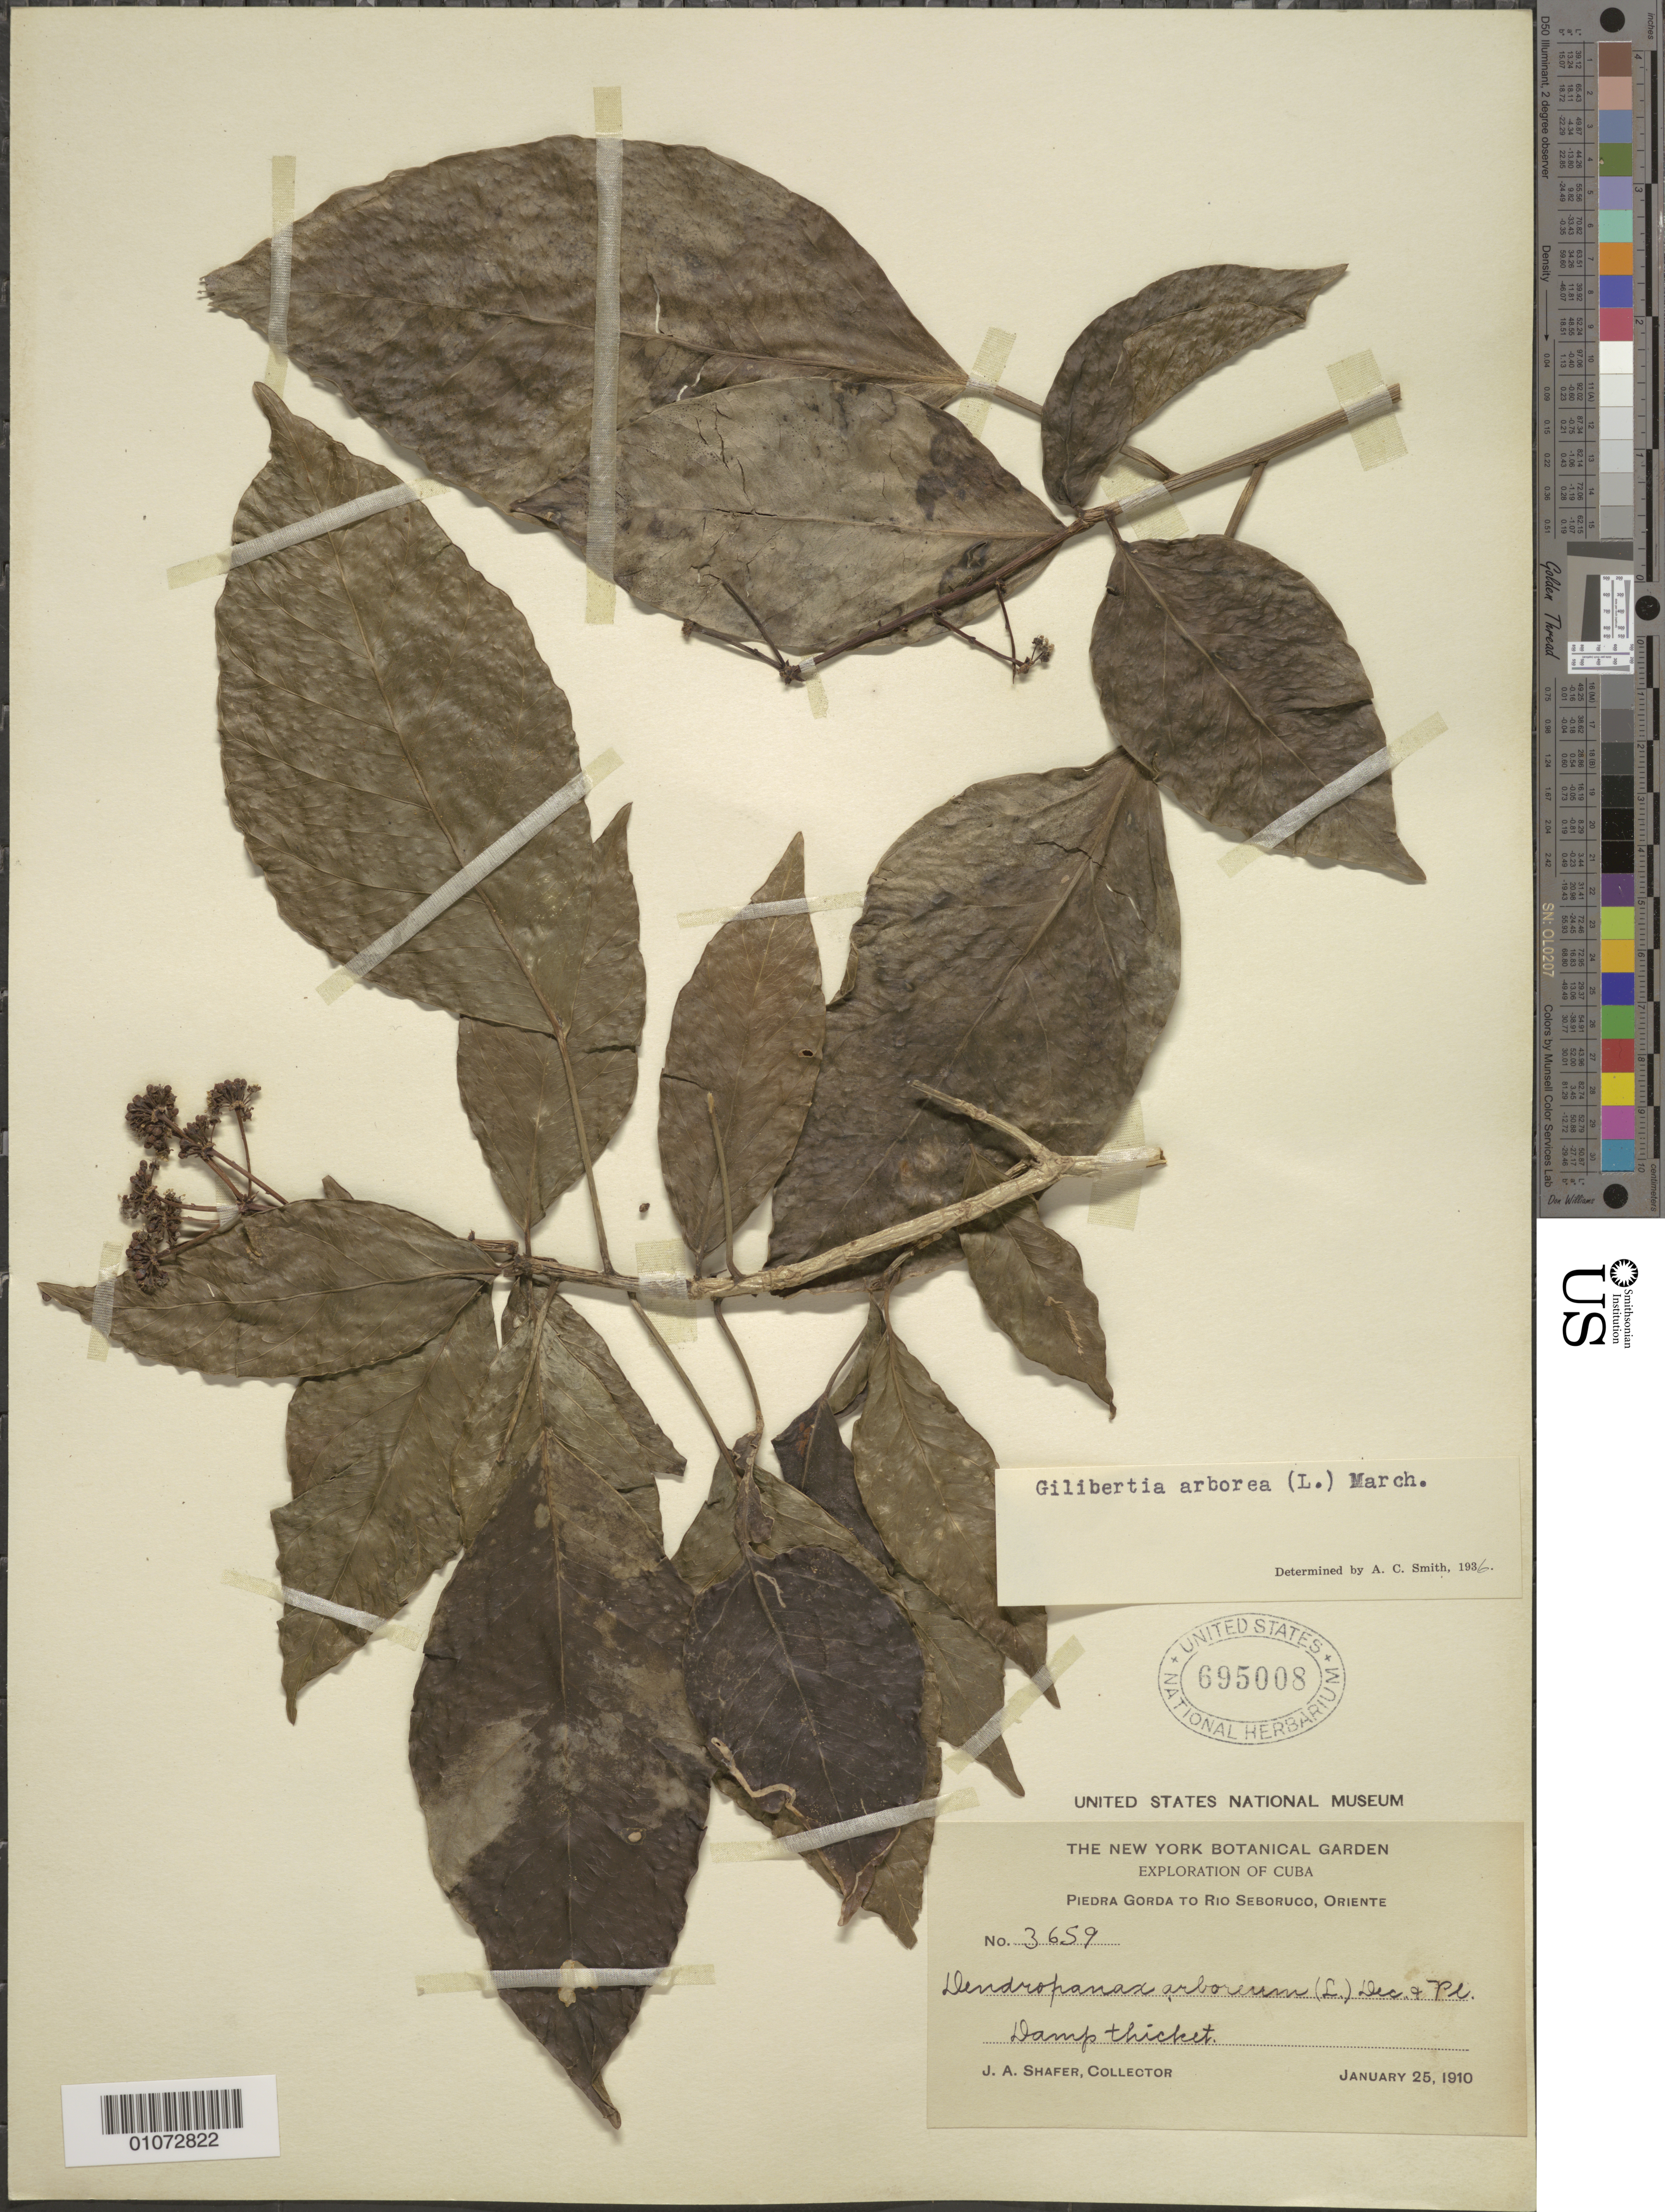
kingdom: Plantae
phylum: Tracheophyta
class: Magnoliopsida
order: Apiales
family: Araliaceae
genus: Dendropanax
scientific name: Dendropanax arboreus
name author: (L.) Decne. & Planch.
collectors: J. A. Shafer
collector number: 3659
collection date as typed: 25 Jan 1910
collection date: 1910-01-25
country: Cuba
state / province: Oriente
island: Cuba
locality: Piedra Gorda to Rio Seboruco Damp thicket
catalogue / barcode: US 695008